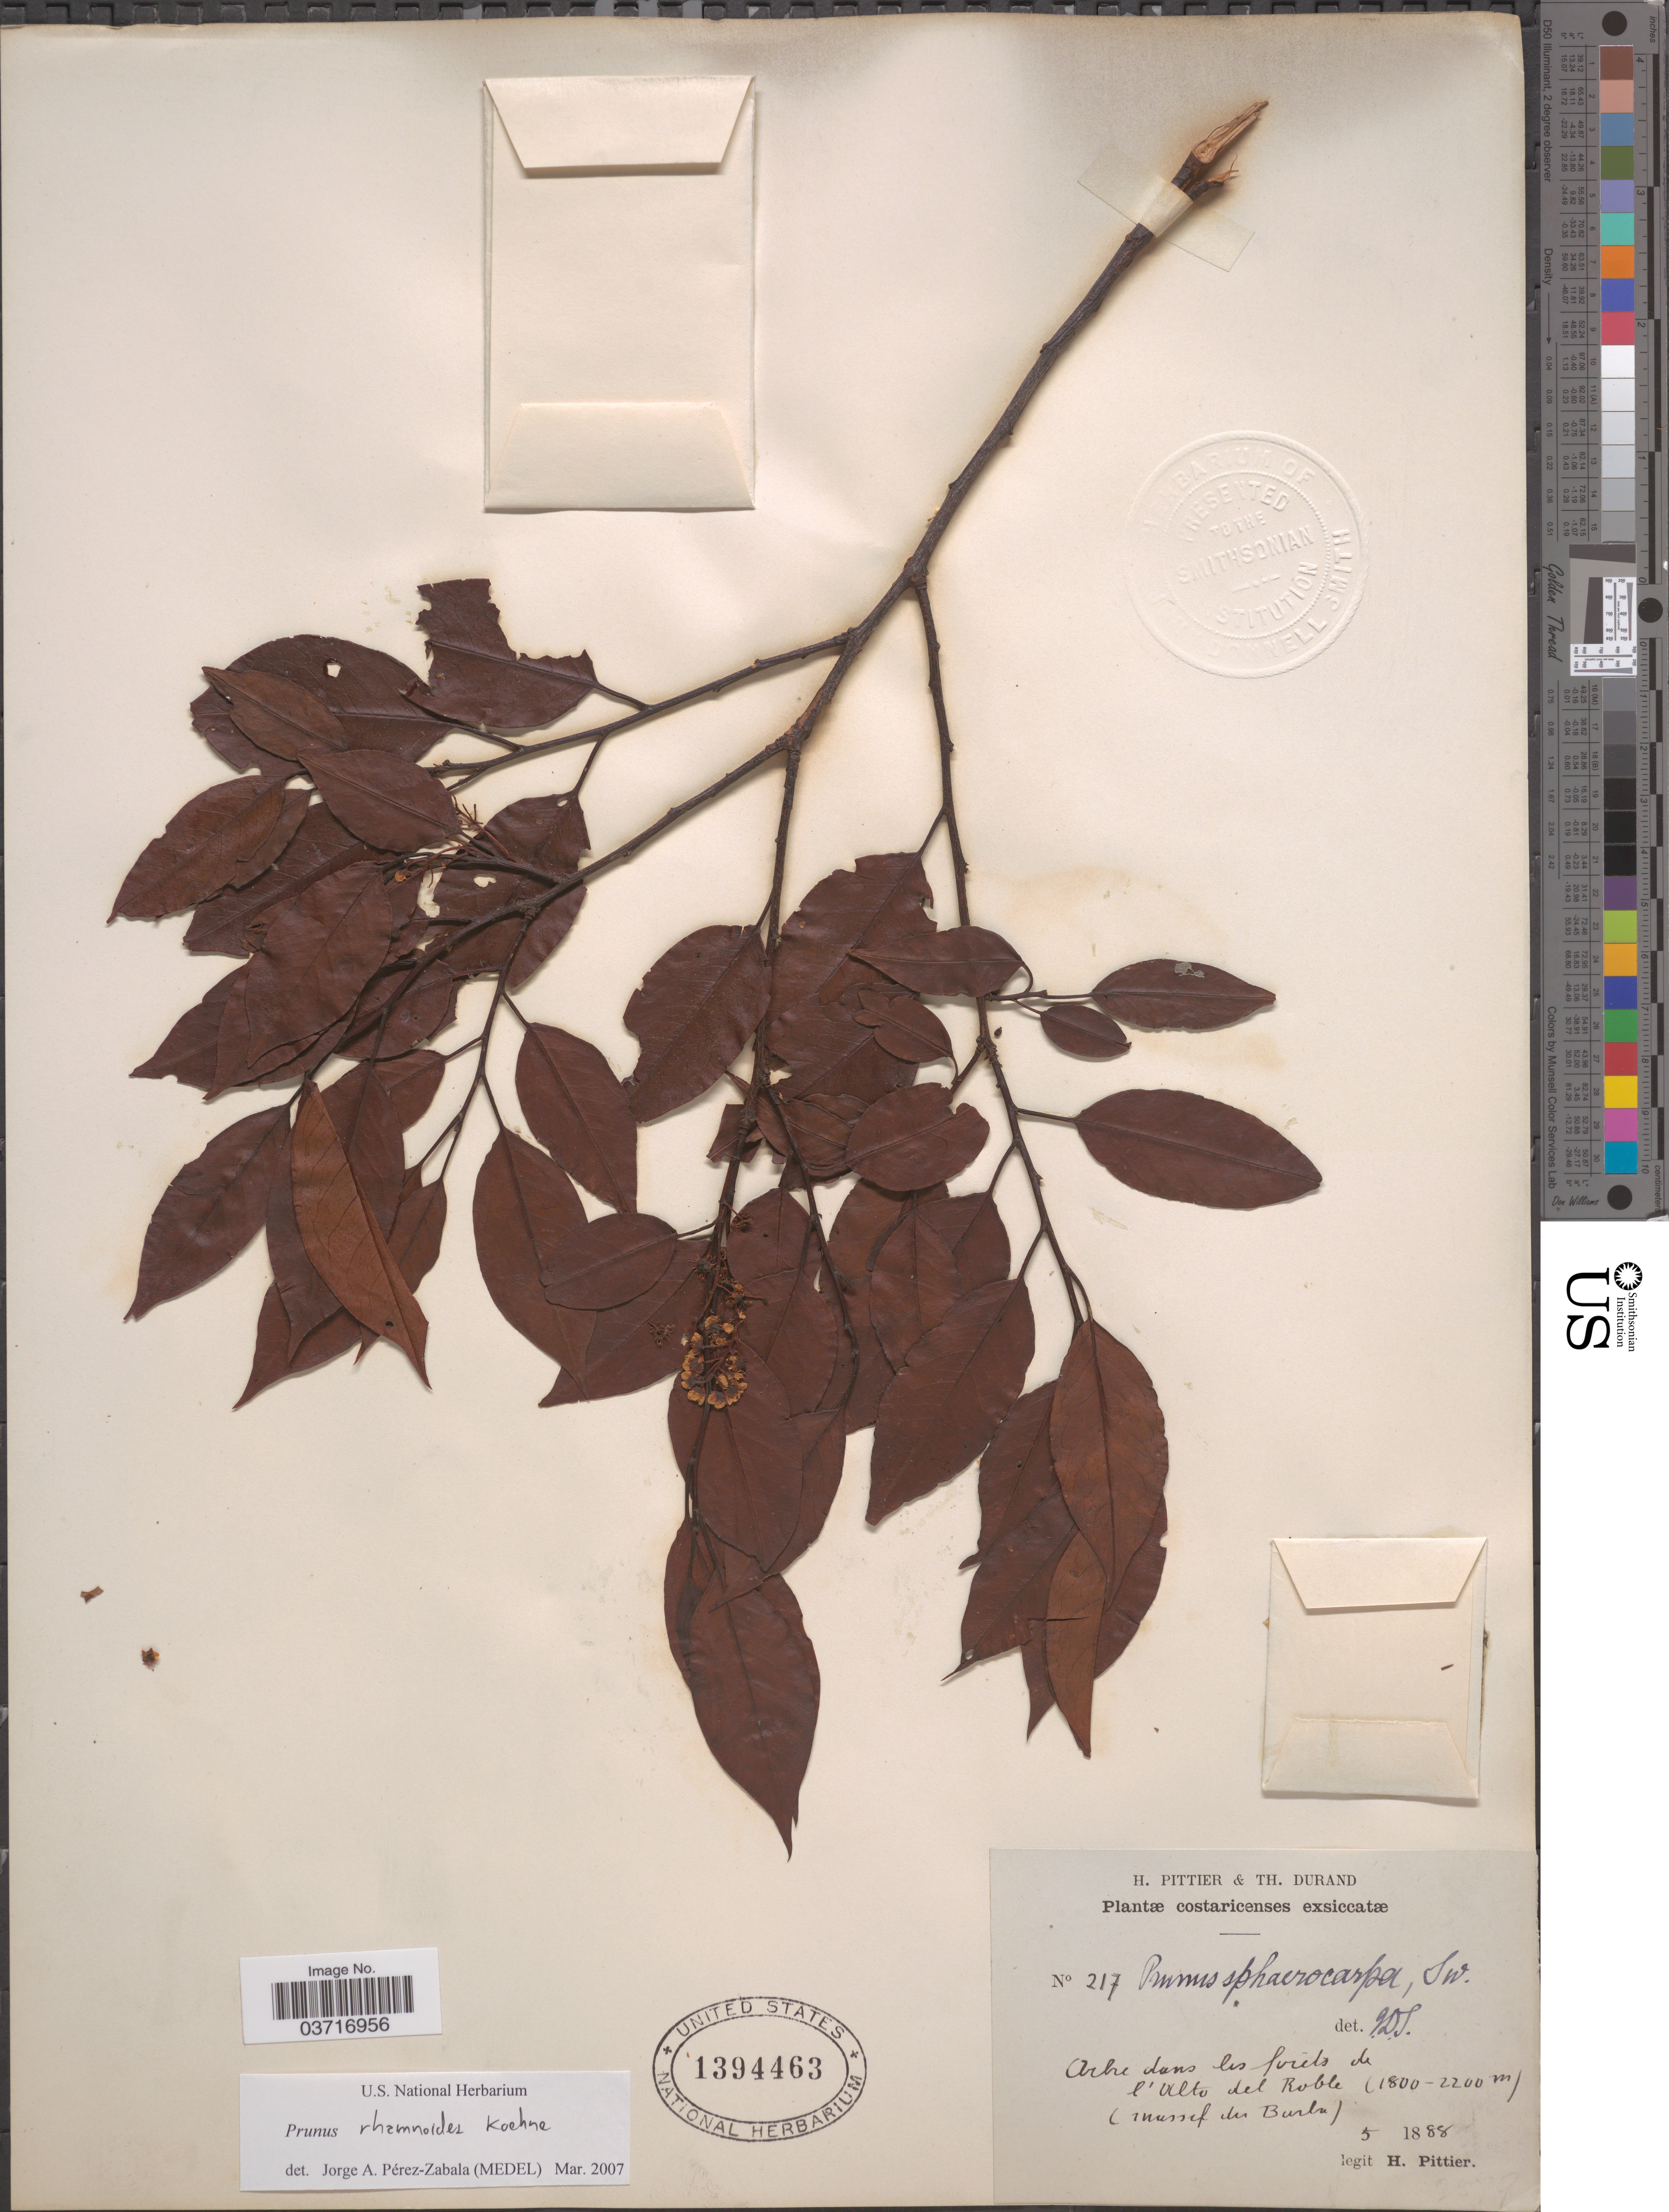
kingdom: Plantae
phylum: Tracheophyta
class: Magnoliopsida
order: Rosales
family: Rosaceae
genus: Prunus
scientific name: Prunus rhamnoides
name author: Koehne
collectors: H. F. Pittier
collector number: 217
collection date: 1888-05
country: Costa Rica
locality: Arbre dans les forets de l'Alto del Roble. (massif du Barba).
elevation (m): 1800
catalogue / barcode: US 1394463